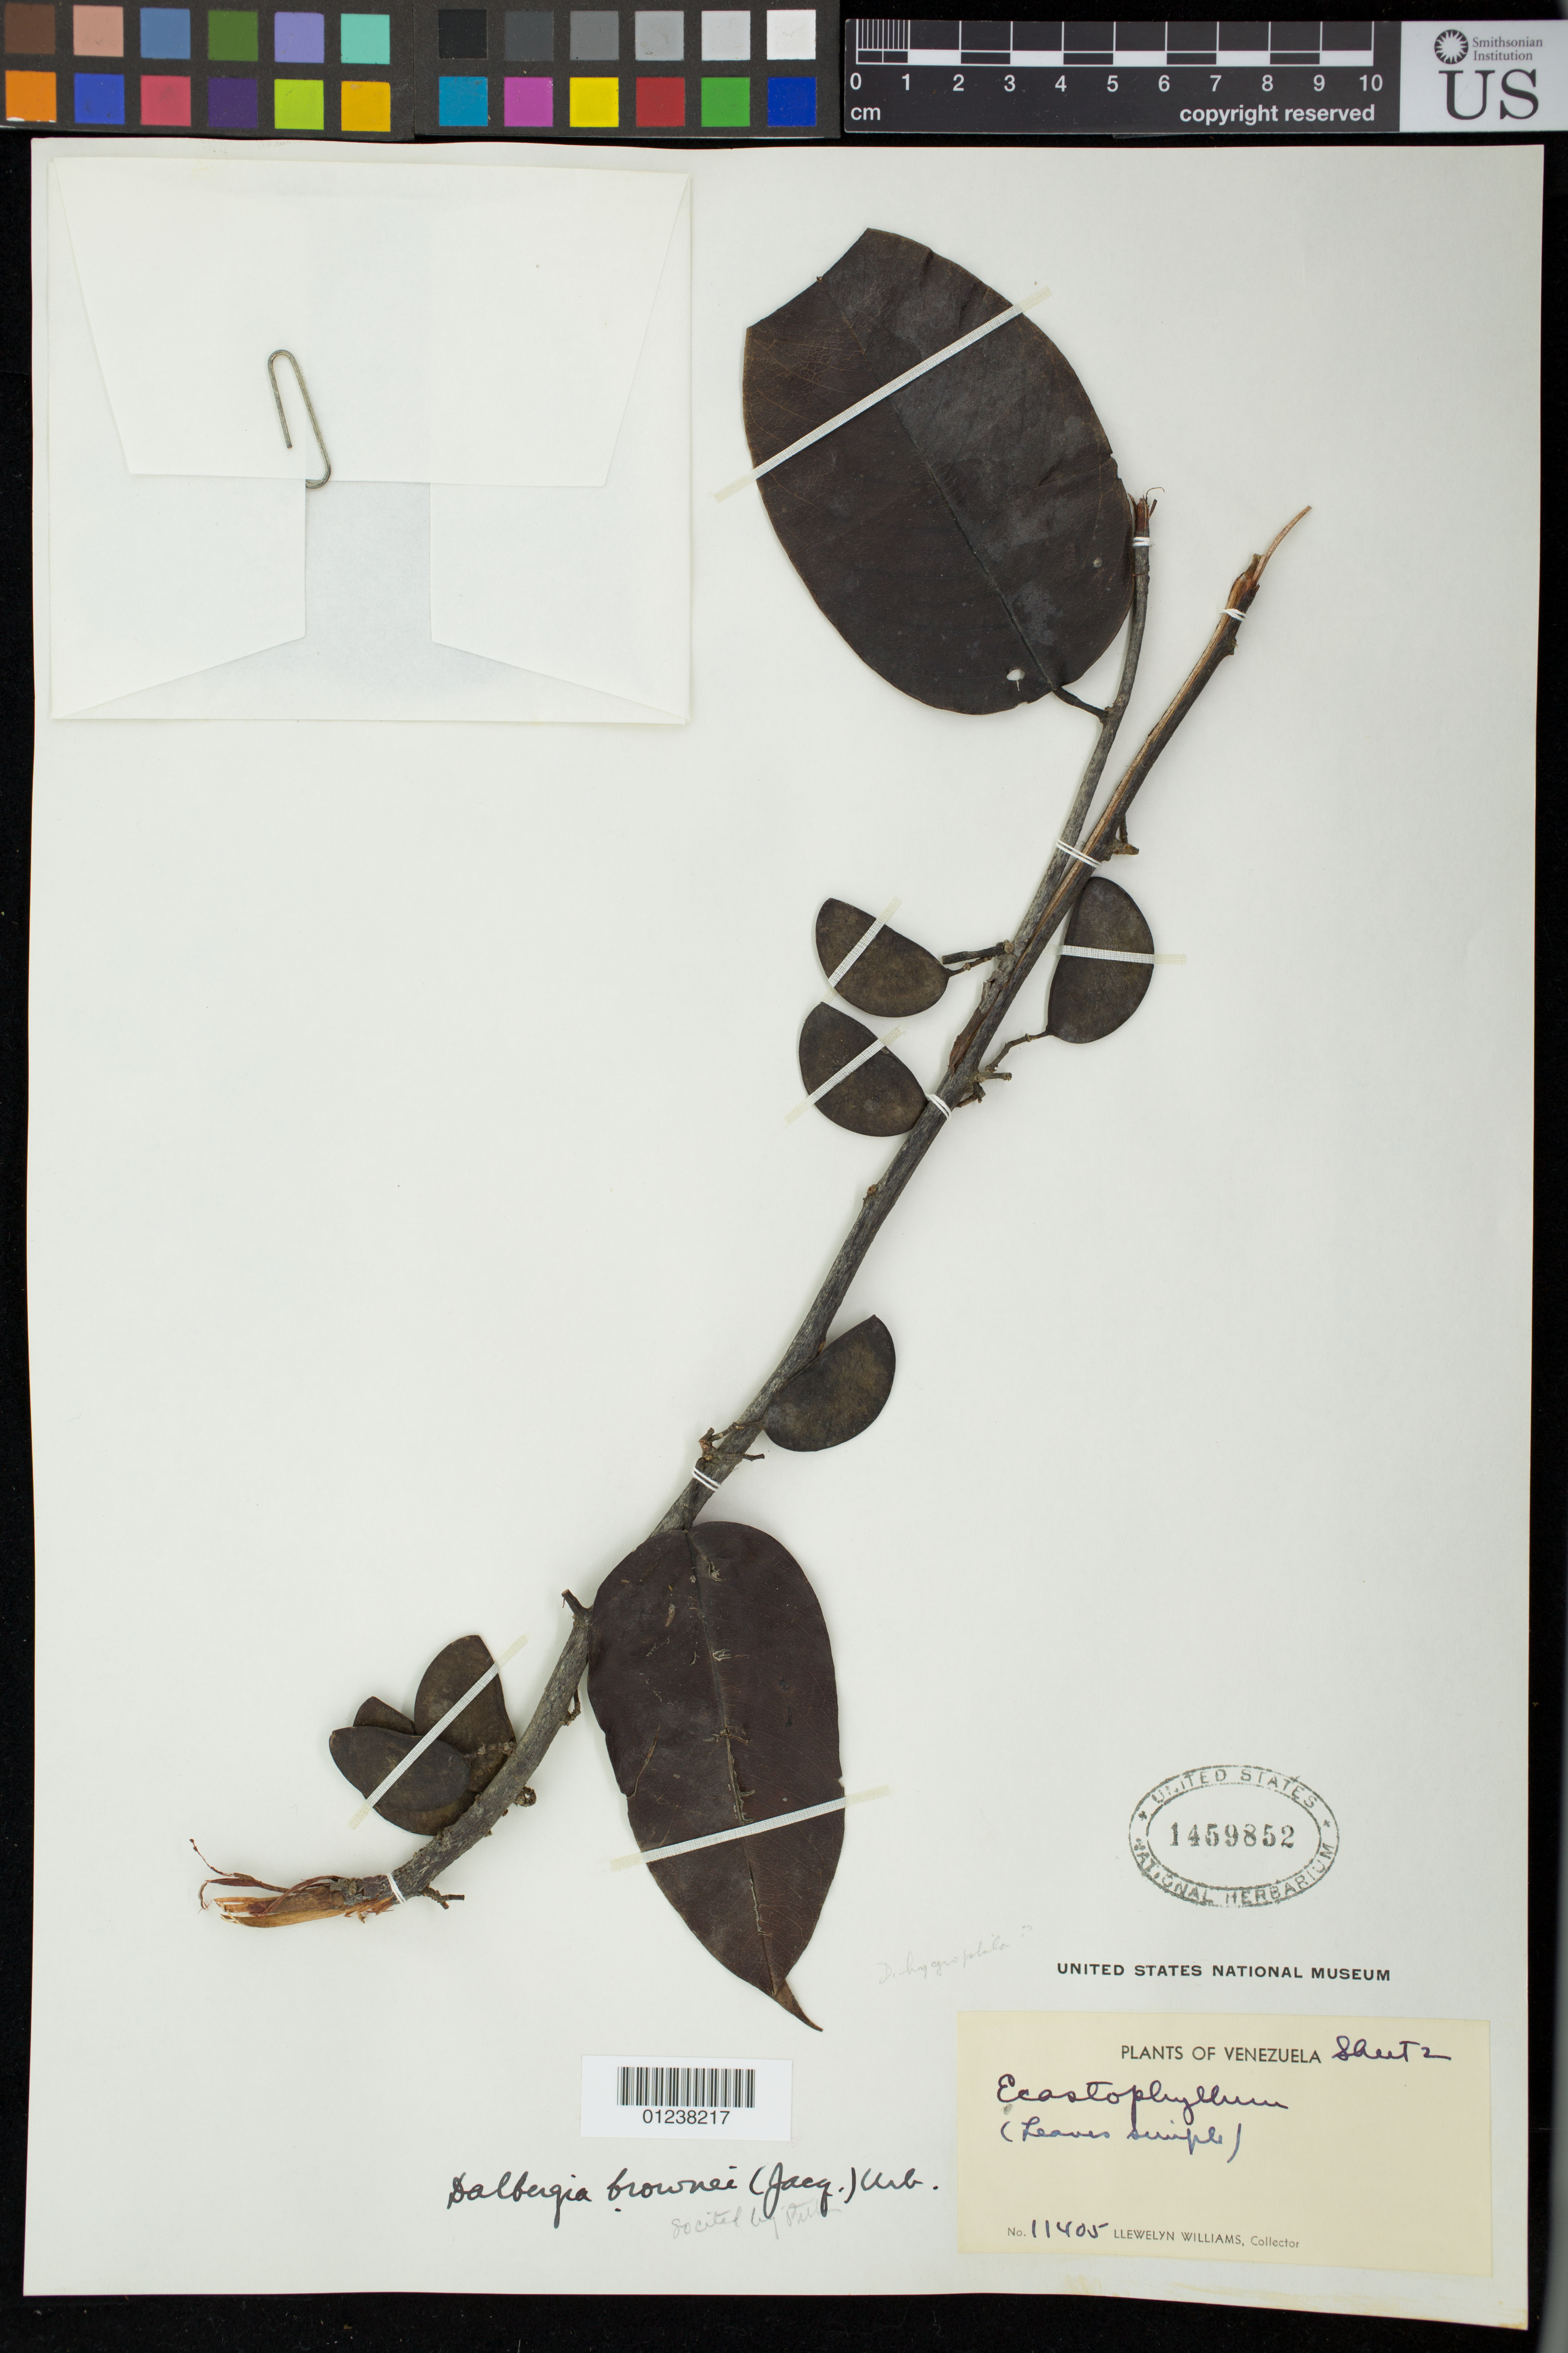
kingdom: Plantae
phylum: Tracheophyta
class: Magnoliopsida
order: Fabales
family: Fabaceae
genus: Dalbergia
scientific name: Dalbergia hygrophila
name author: (Mart. ex Benth.) Hoehne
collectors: Ll. Williams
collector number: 11405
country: Venezuela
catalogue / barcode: US 1459852